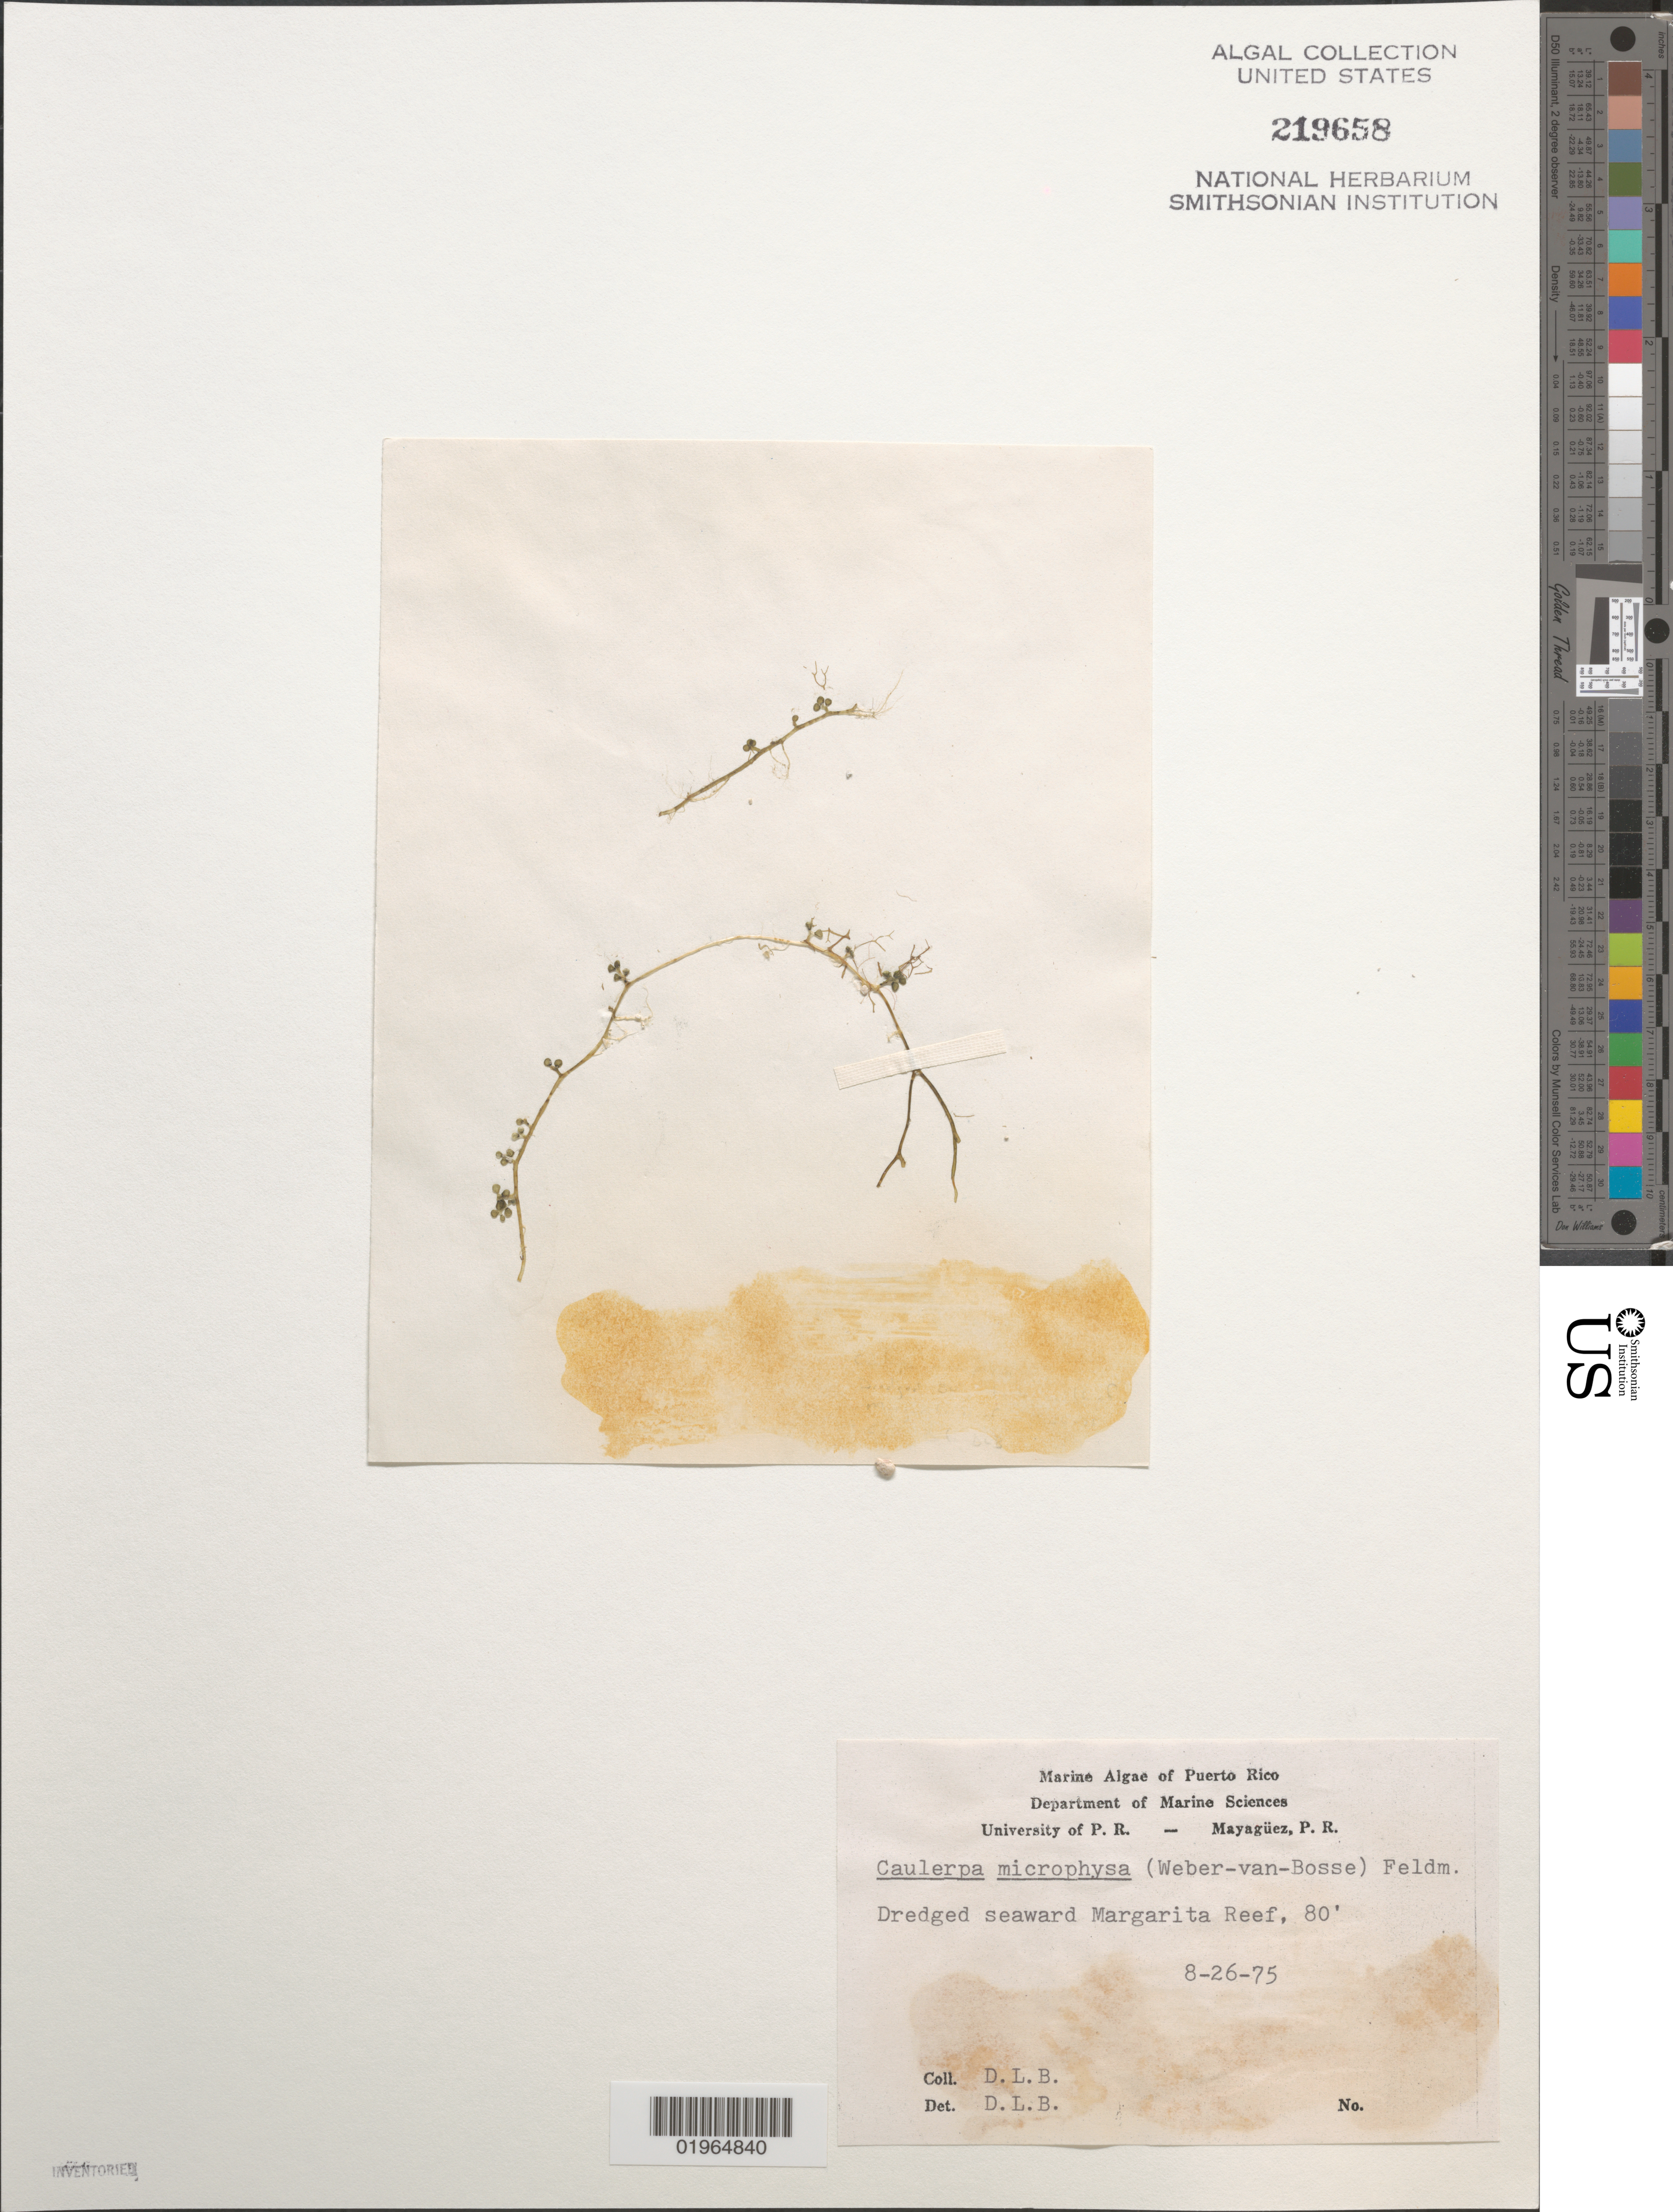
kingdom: Plantae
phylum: Chlorophyta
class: Ulvophyceae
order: Bryopsidales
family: Caulerpaceae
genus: Caulerpa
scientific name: Caulerpa microphysa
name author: (Weber Bosse) Feldmann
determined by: Ballantine, D. L.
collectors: D.L. Ballantine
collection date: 1975-08-26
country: Puerto Rico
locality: Dredged seaward Margarita Reef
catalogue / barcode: US 219658